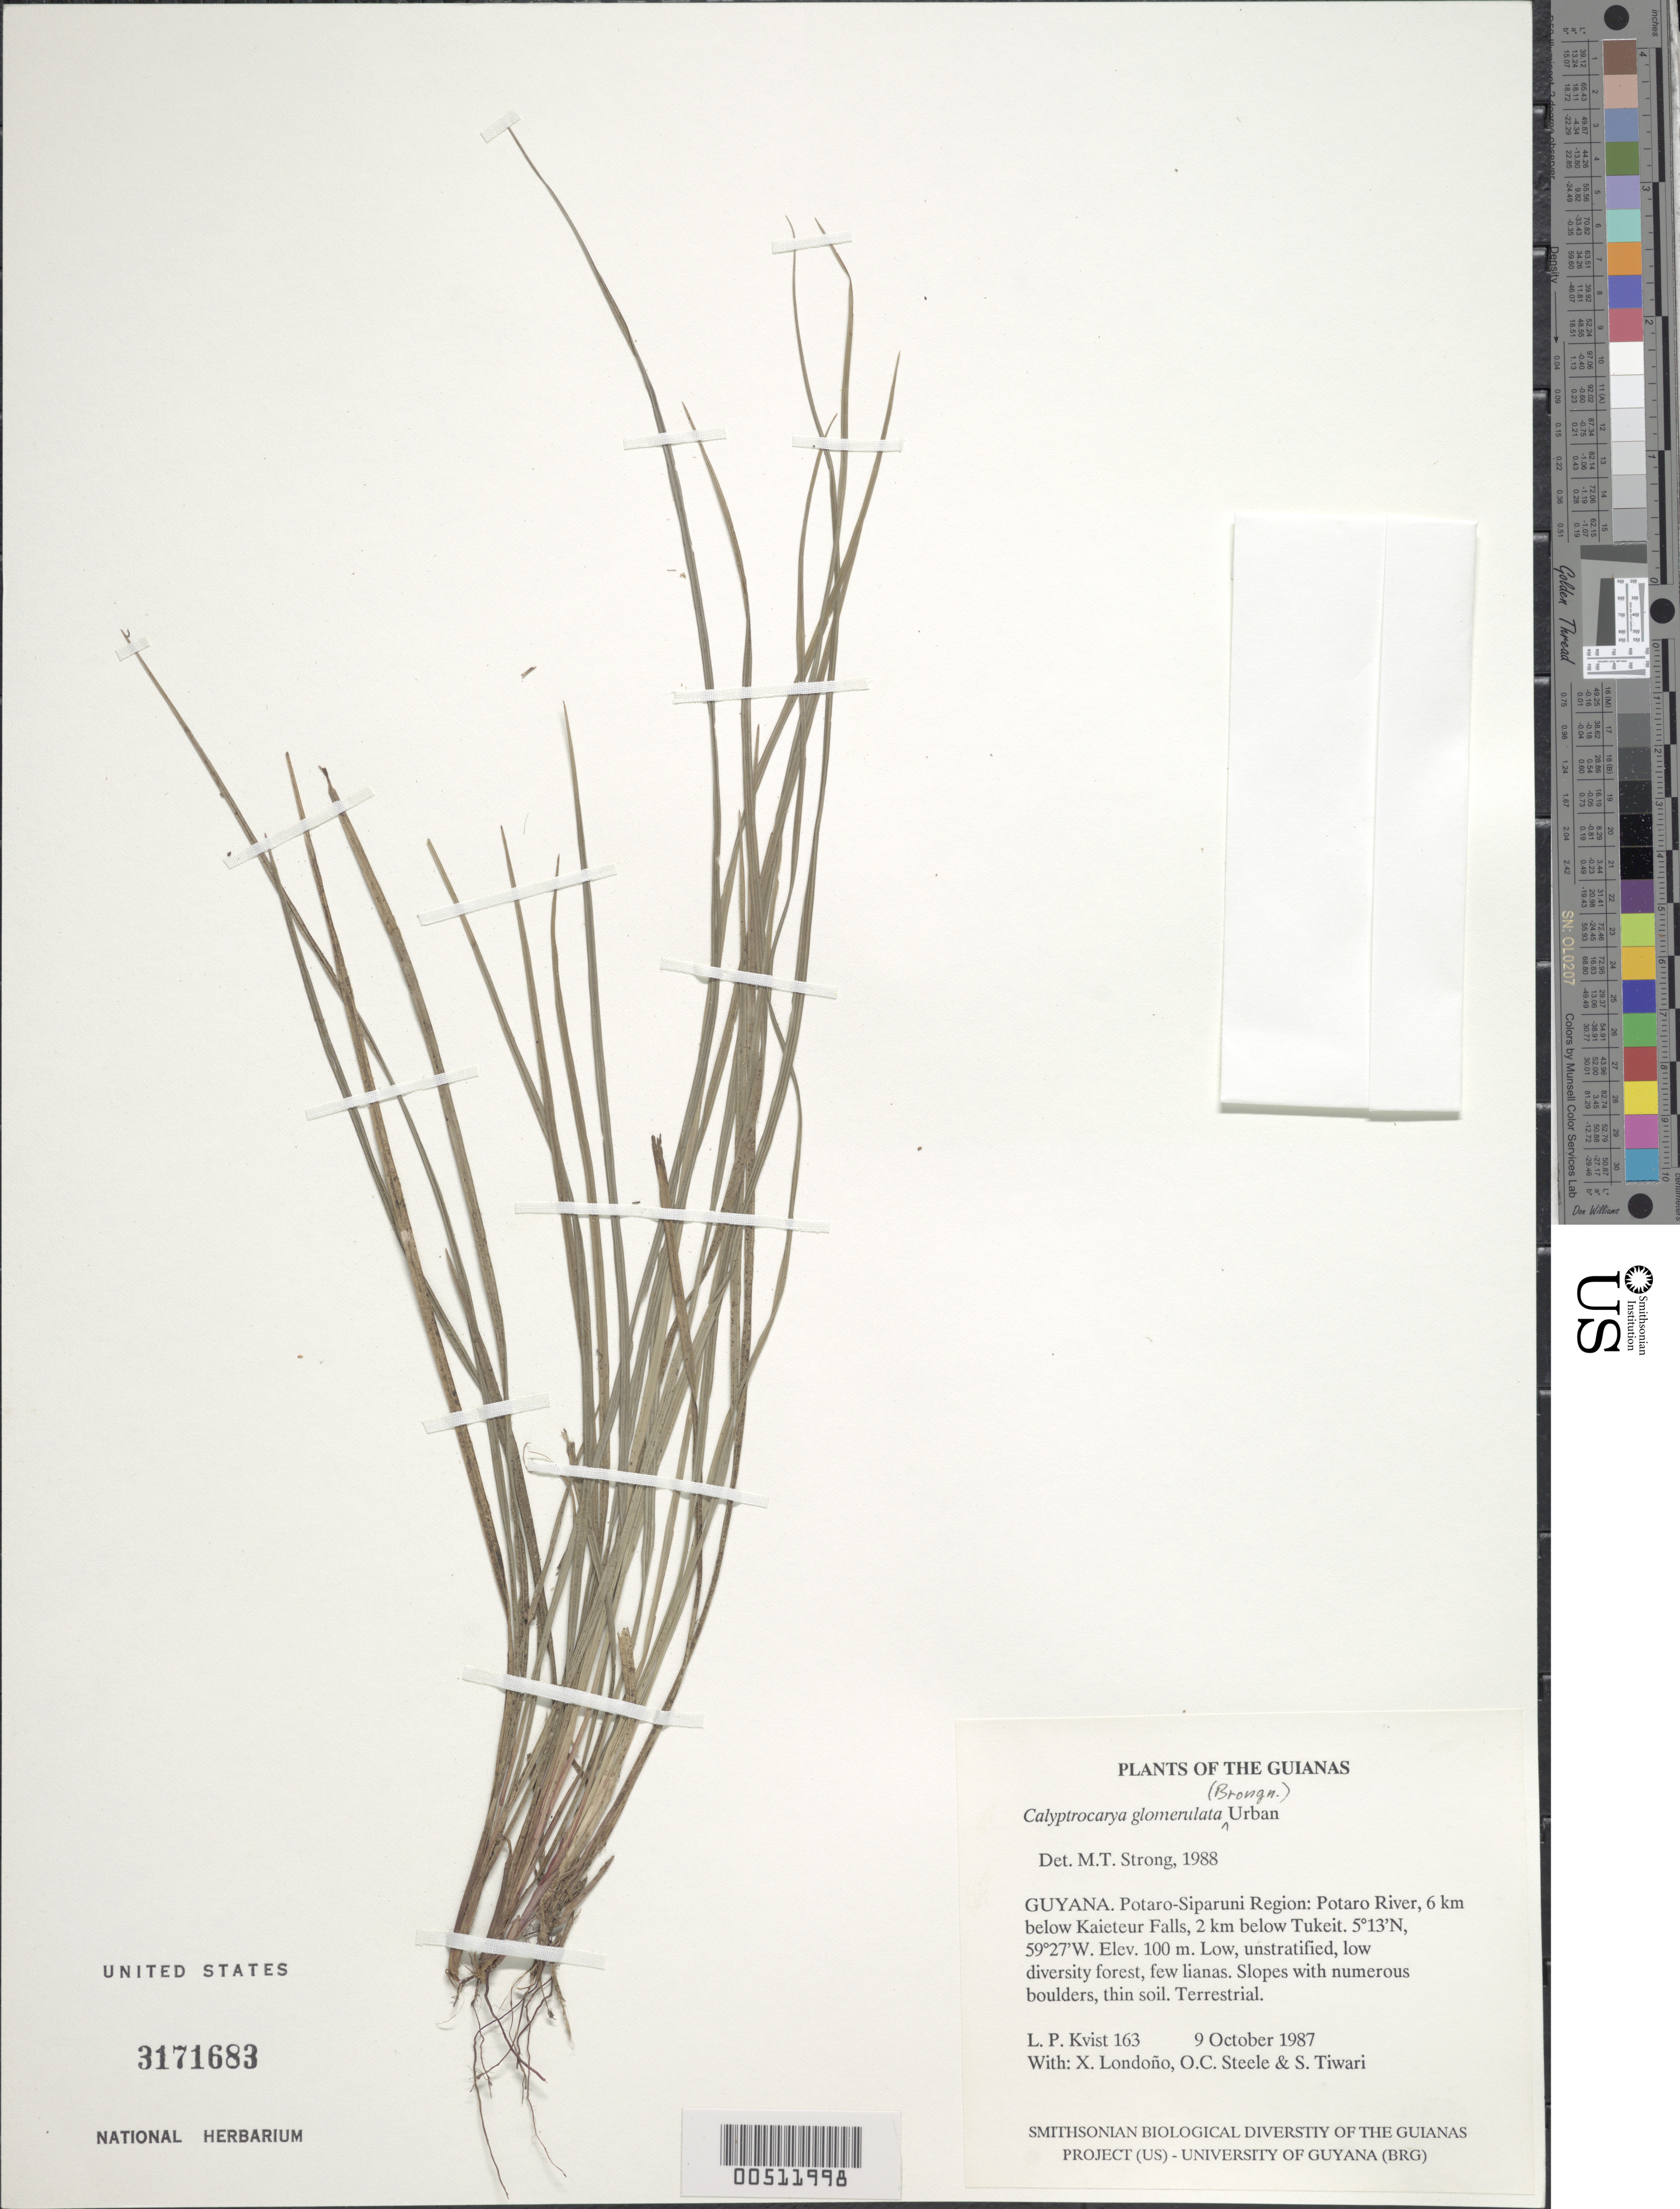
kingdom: Plantae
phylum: Tracheophyta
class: Liliopsida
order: Poales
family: Cyperaceae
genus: Calyptrocarya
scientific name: Calyptrocarya glomerulata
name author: (Brongn.) Urb.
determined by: Strong, M. T., (US), Smithsonian Institution - National Museum of Natural History (UNITED STATES)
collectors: L. P. Kvist, X. Londoño, O. C. Steele & S. Tiwari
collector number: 163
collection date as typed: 9 October 1987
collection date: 1987-10-09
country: Guyana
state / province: Potaro-Siparuni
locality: Potaro River, 6 km below Kaieteur Falls, 2 km below Tukeit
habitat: Low, unstratified, low diversity forest, few lianas. Slopes with numerous boulders, thin soil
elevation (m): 100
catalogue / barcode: US 3171683